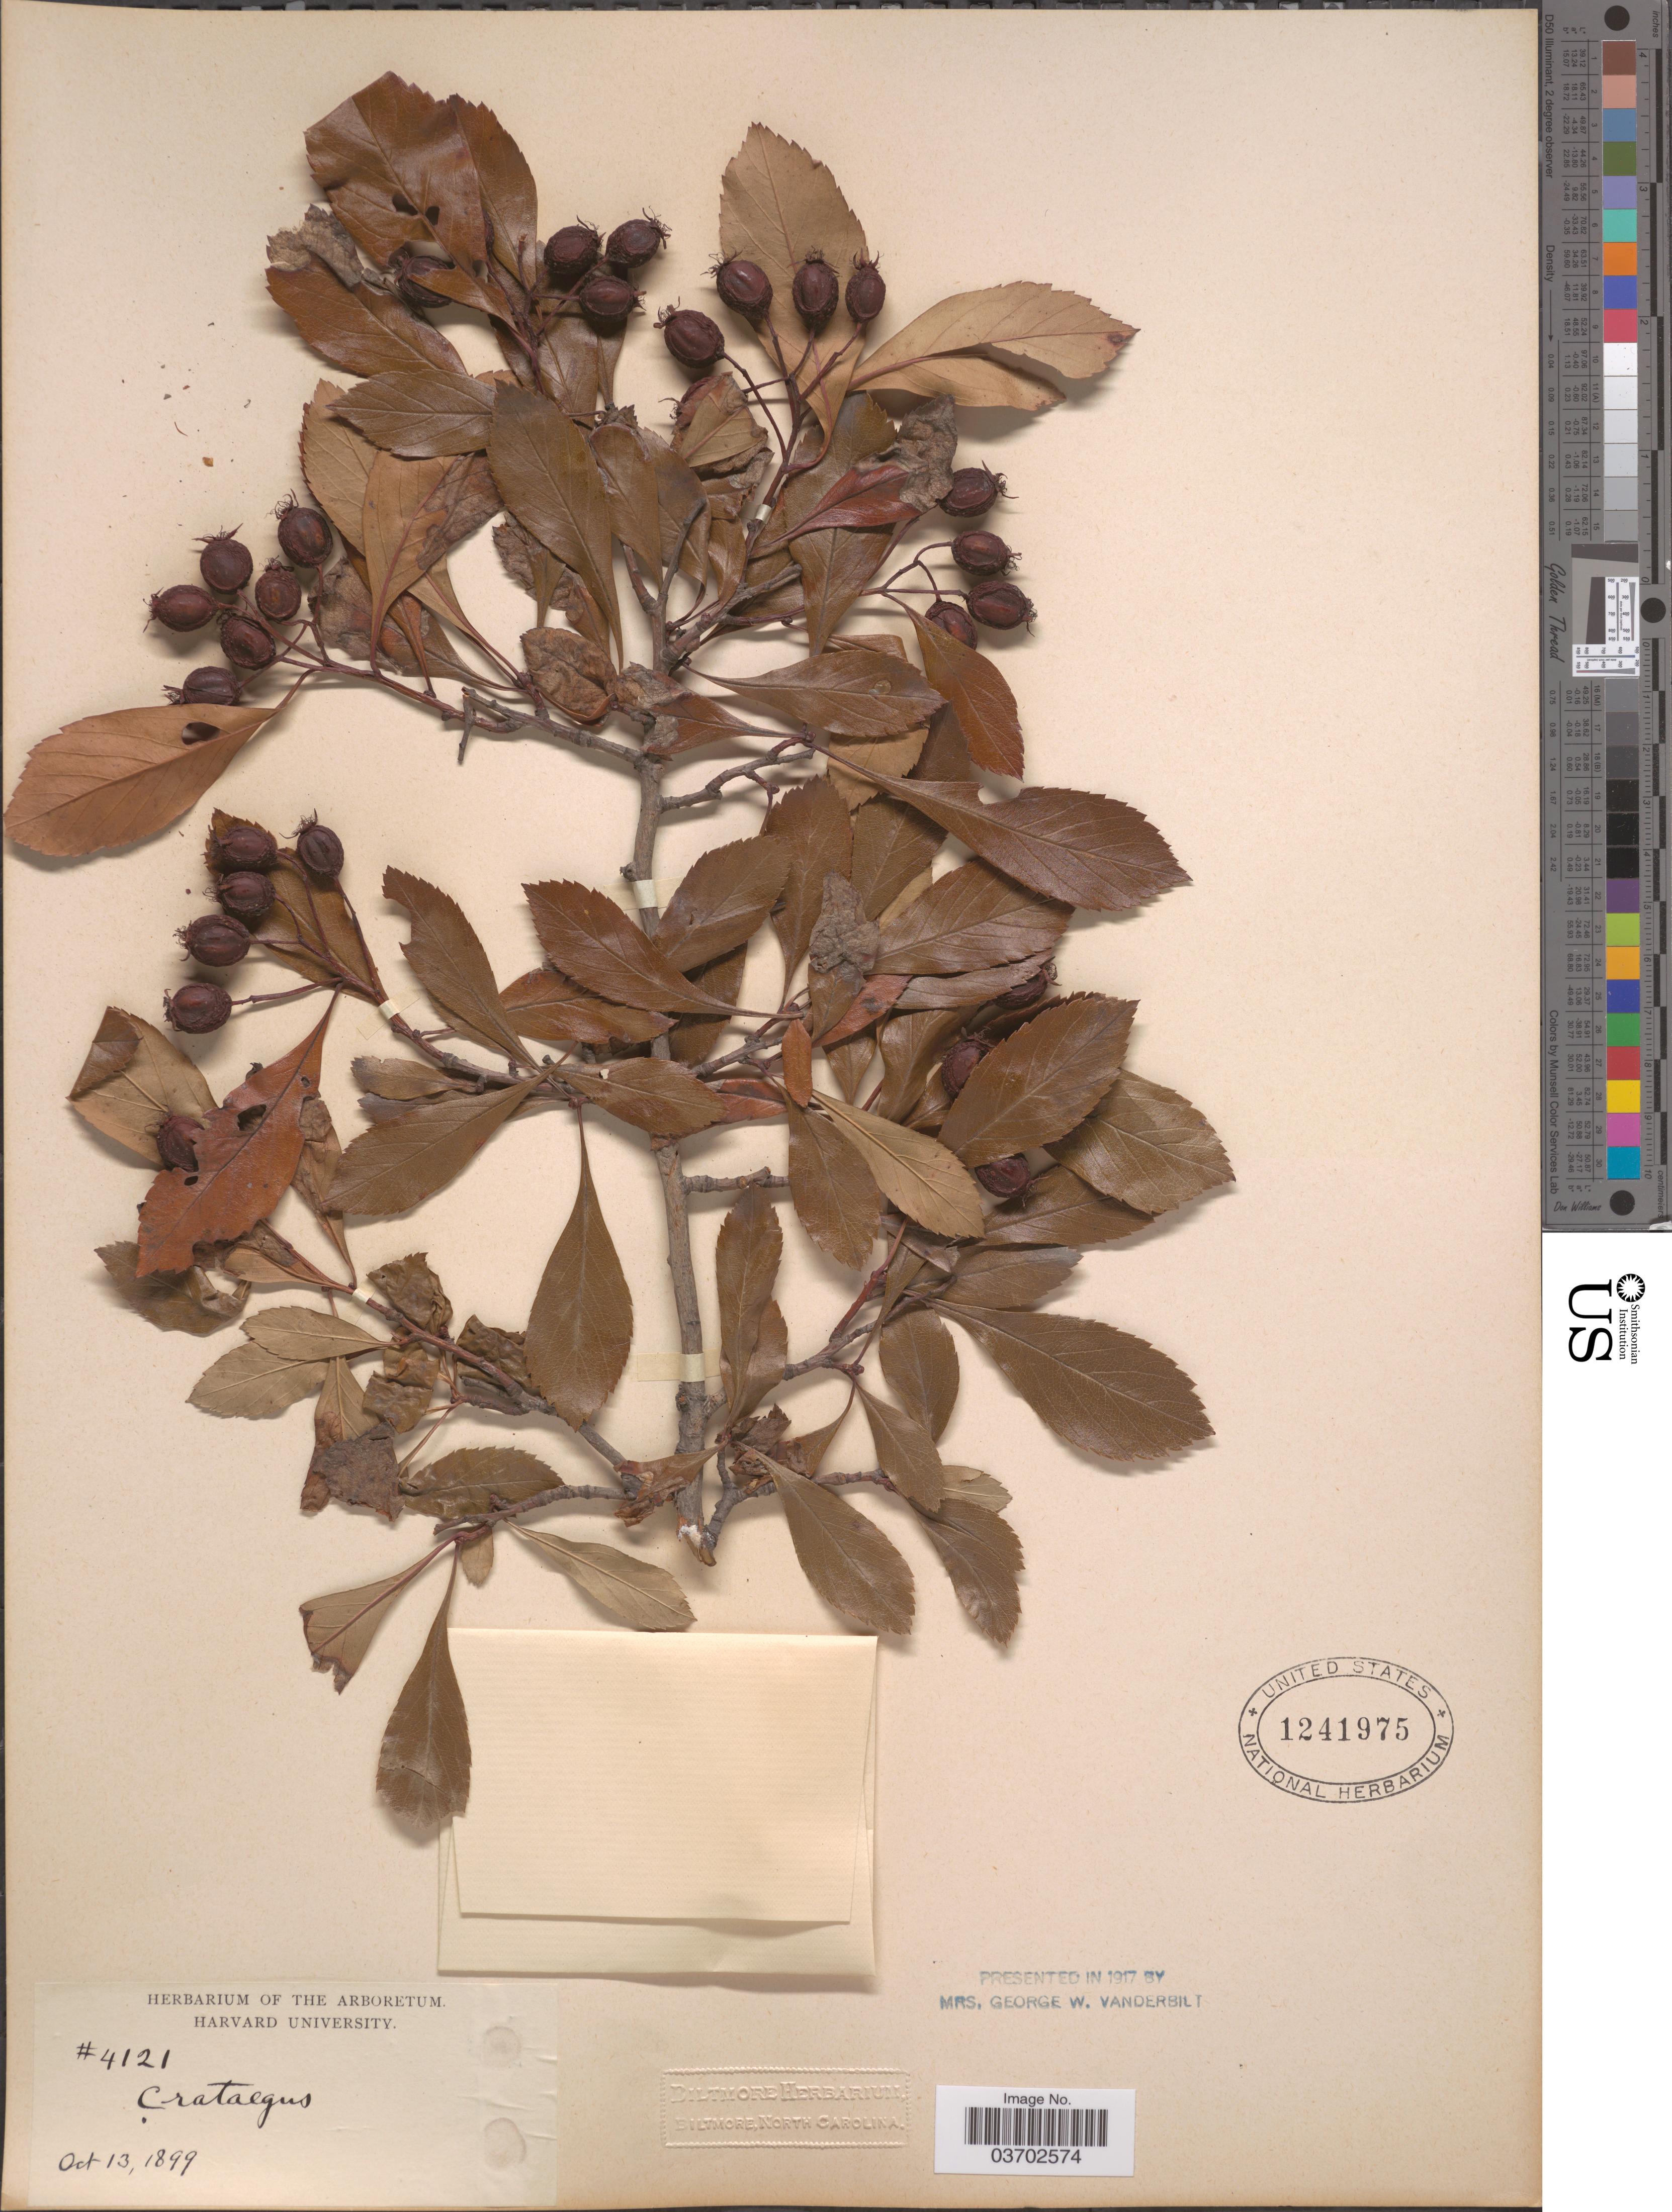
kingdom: Plantae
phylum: Tracheophyta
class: Magnoliopsida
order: Rosales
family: Rosaceae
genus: Crataegus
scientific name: Crataegus sp.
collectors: Ex herb. of the Arboretum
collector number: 4121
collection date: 1899-10-13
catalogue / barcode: US 1241975